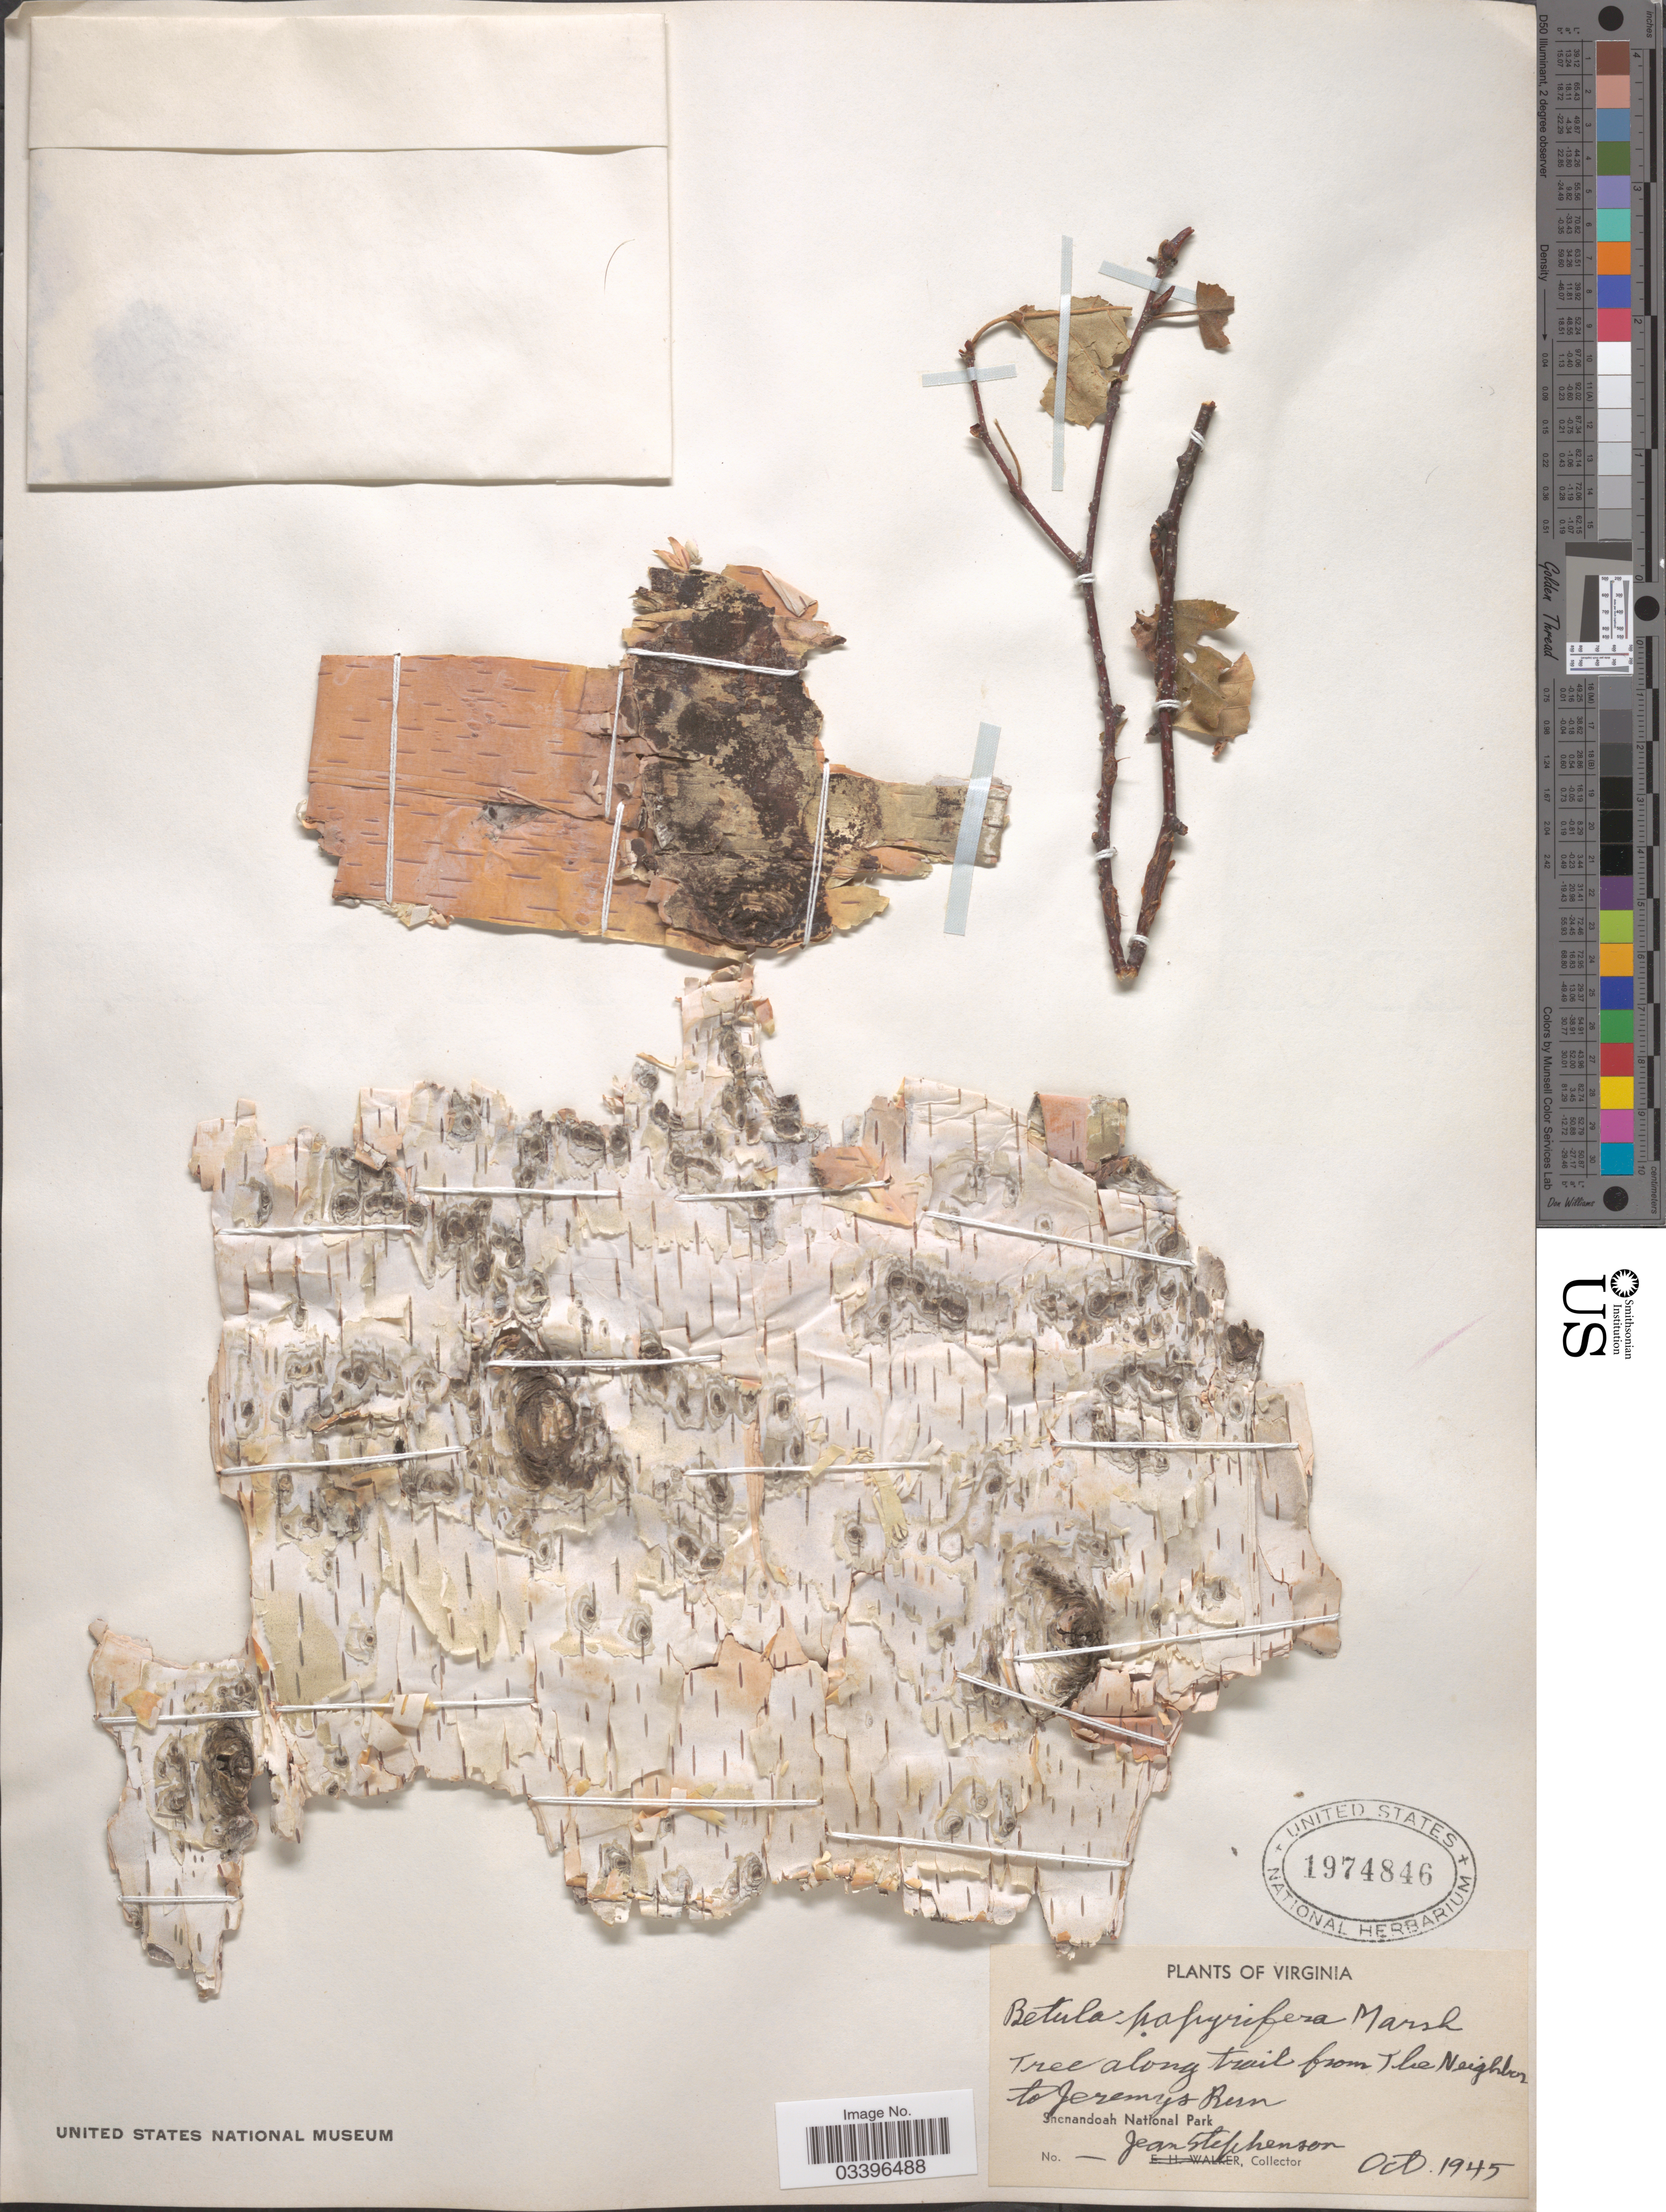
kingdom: Plantae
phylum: Tracheophyta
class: Magnoliopsida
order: Fagales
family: Betulaceae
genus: Betula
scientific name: Betula papyrifera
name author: Marshall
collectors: J. Stephenson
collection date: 1945-10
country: United States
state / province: Virginia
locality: Along trail from The Neighbor to Jeremys Run. Shenandoah National Park.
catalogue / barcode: US 1974846